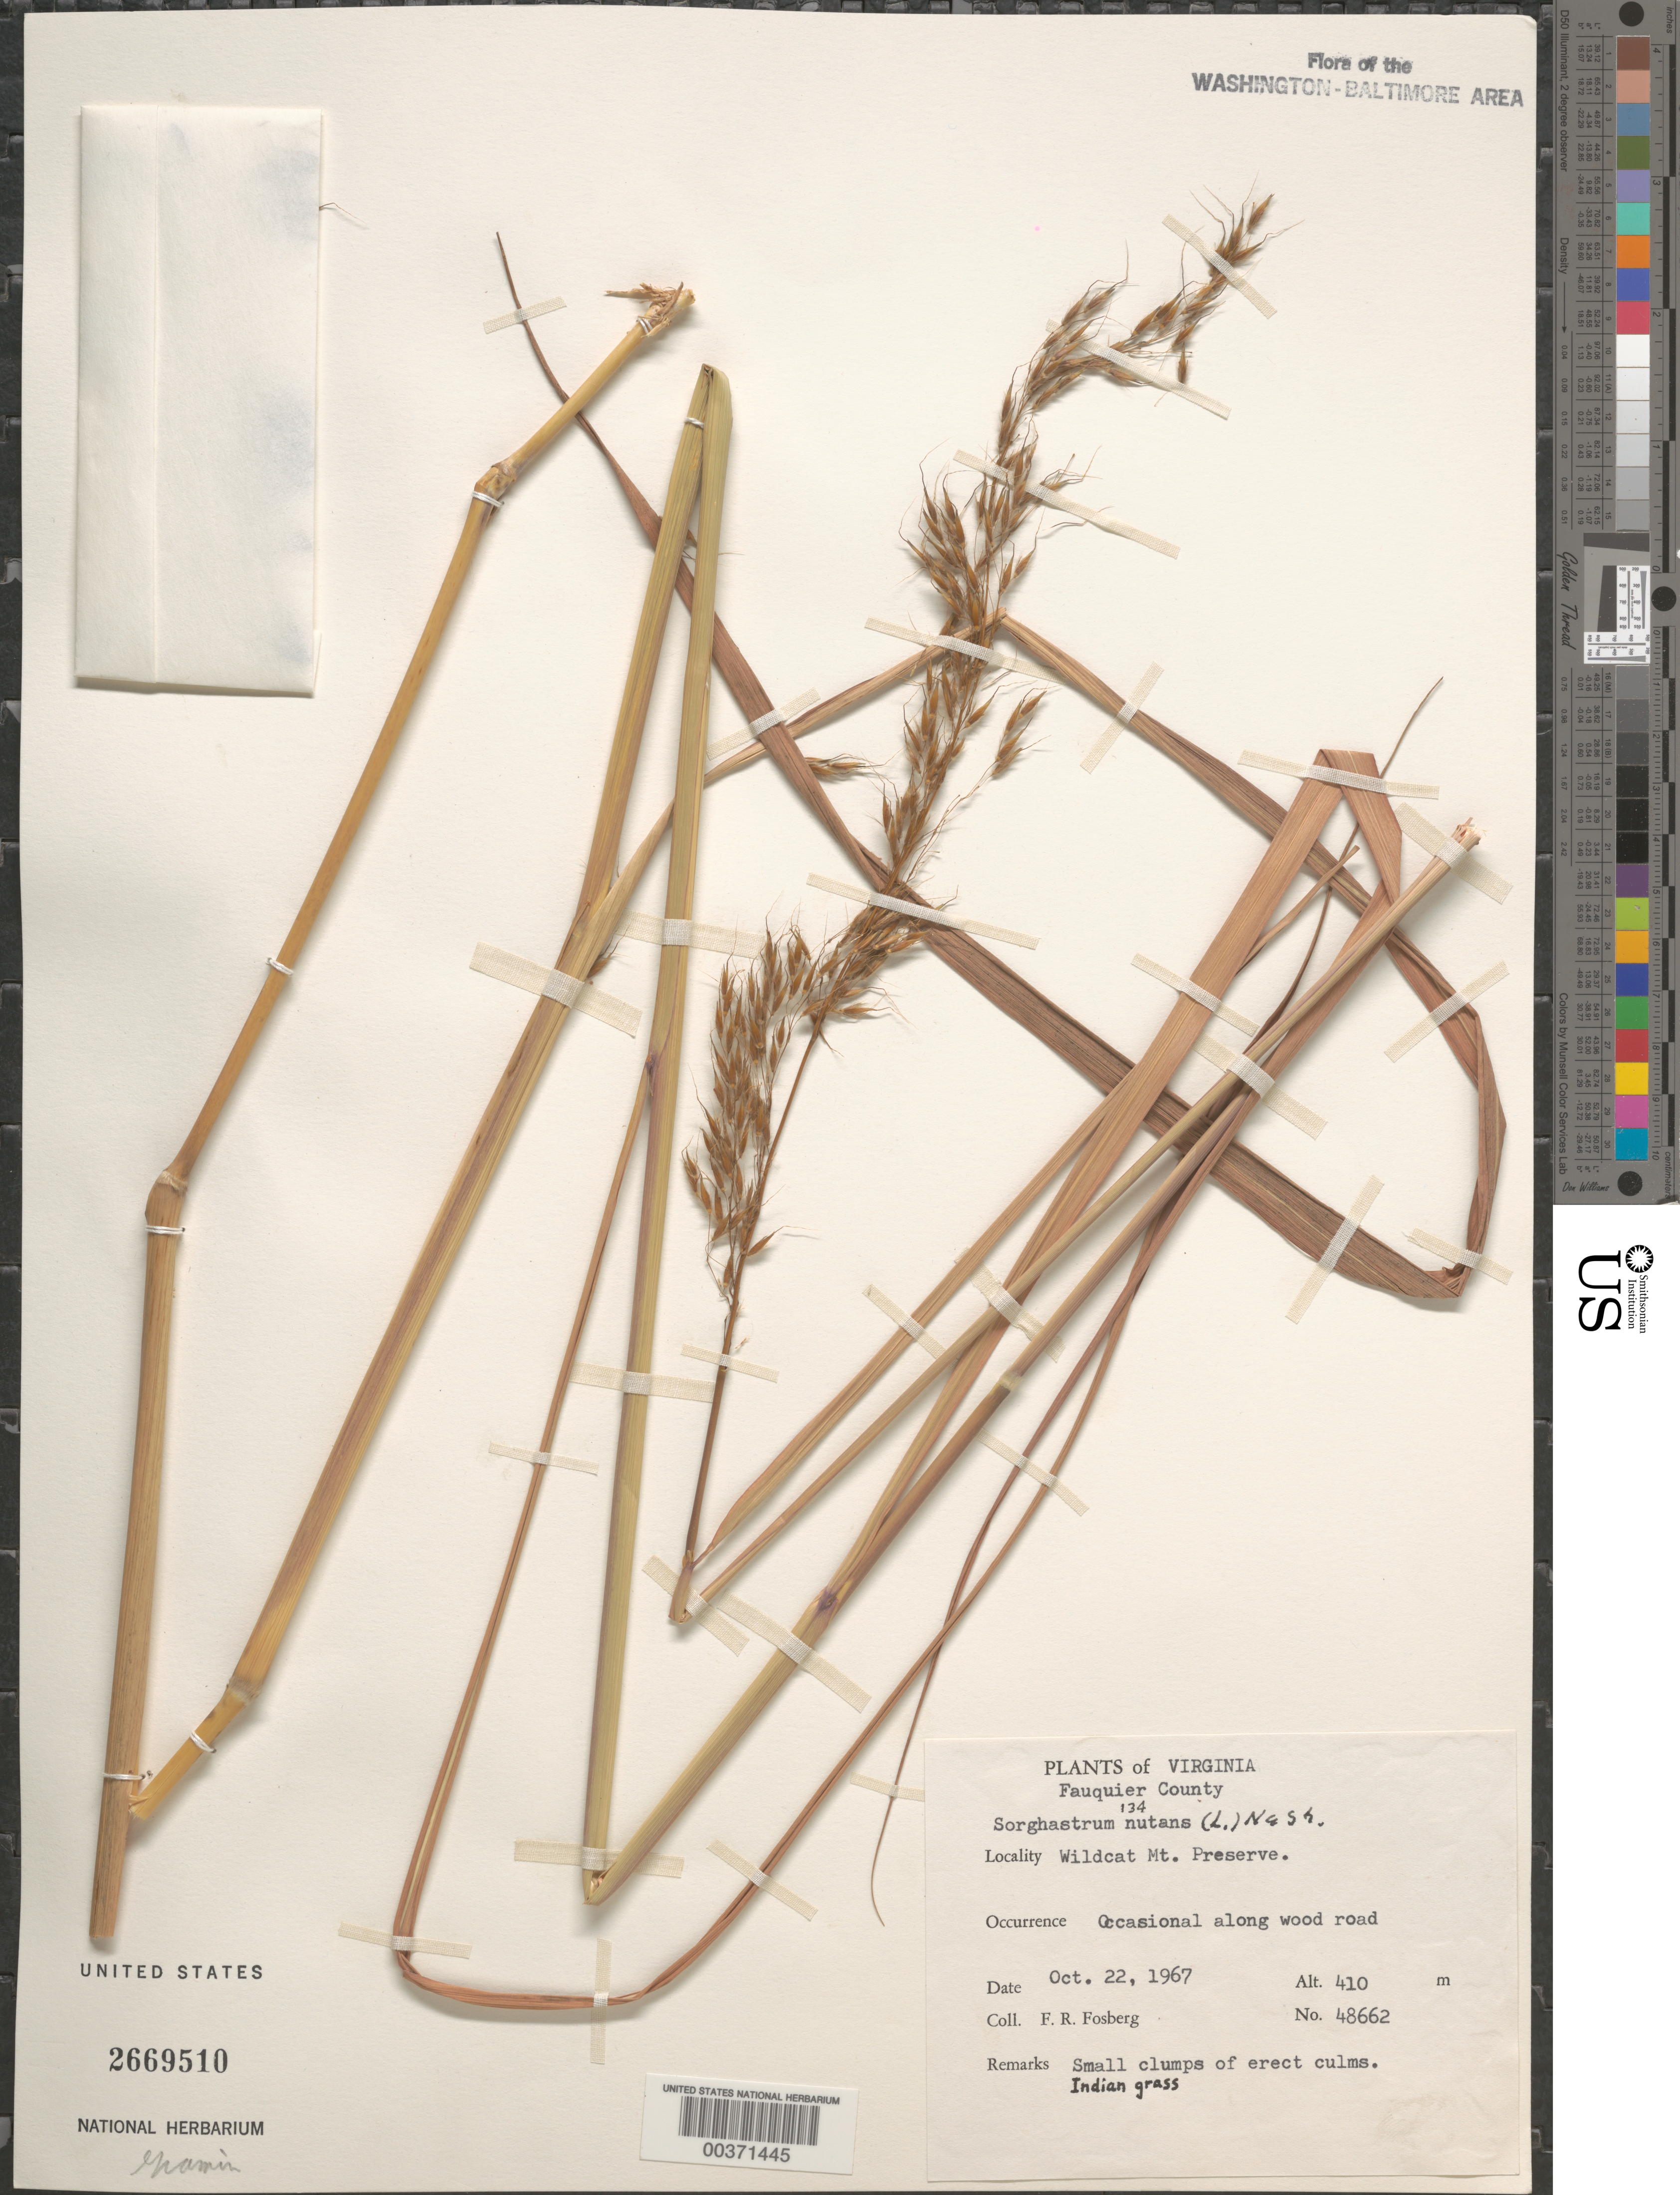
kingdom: Plantae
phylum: Tracheophyta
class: Liliopsida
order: Poales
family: Poaceae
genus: Sorghastrum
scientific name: Sorghastrum nutans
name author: (L.) Nash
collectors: F. R. Fosberg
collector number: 48662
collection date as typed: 22 Oct 1967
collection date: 1967-10-22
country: United States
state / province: Virginia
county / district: Fauquier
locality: Wildcat Mountain Preserve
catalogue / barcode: US 2669510